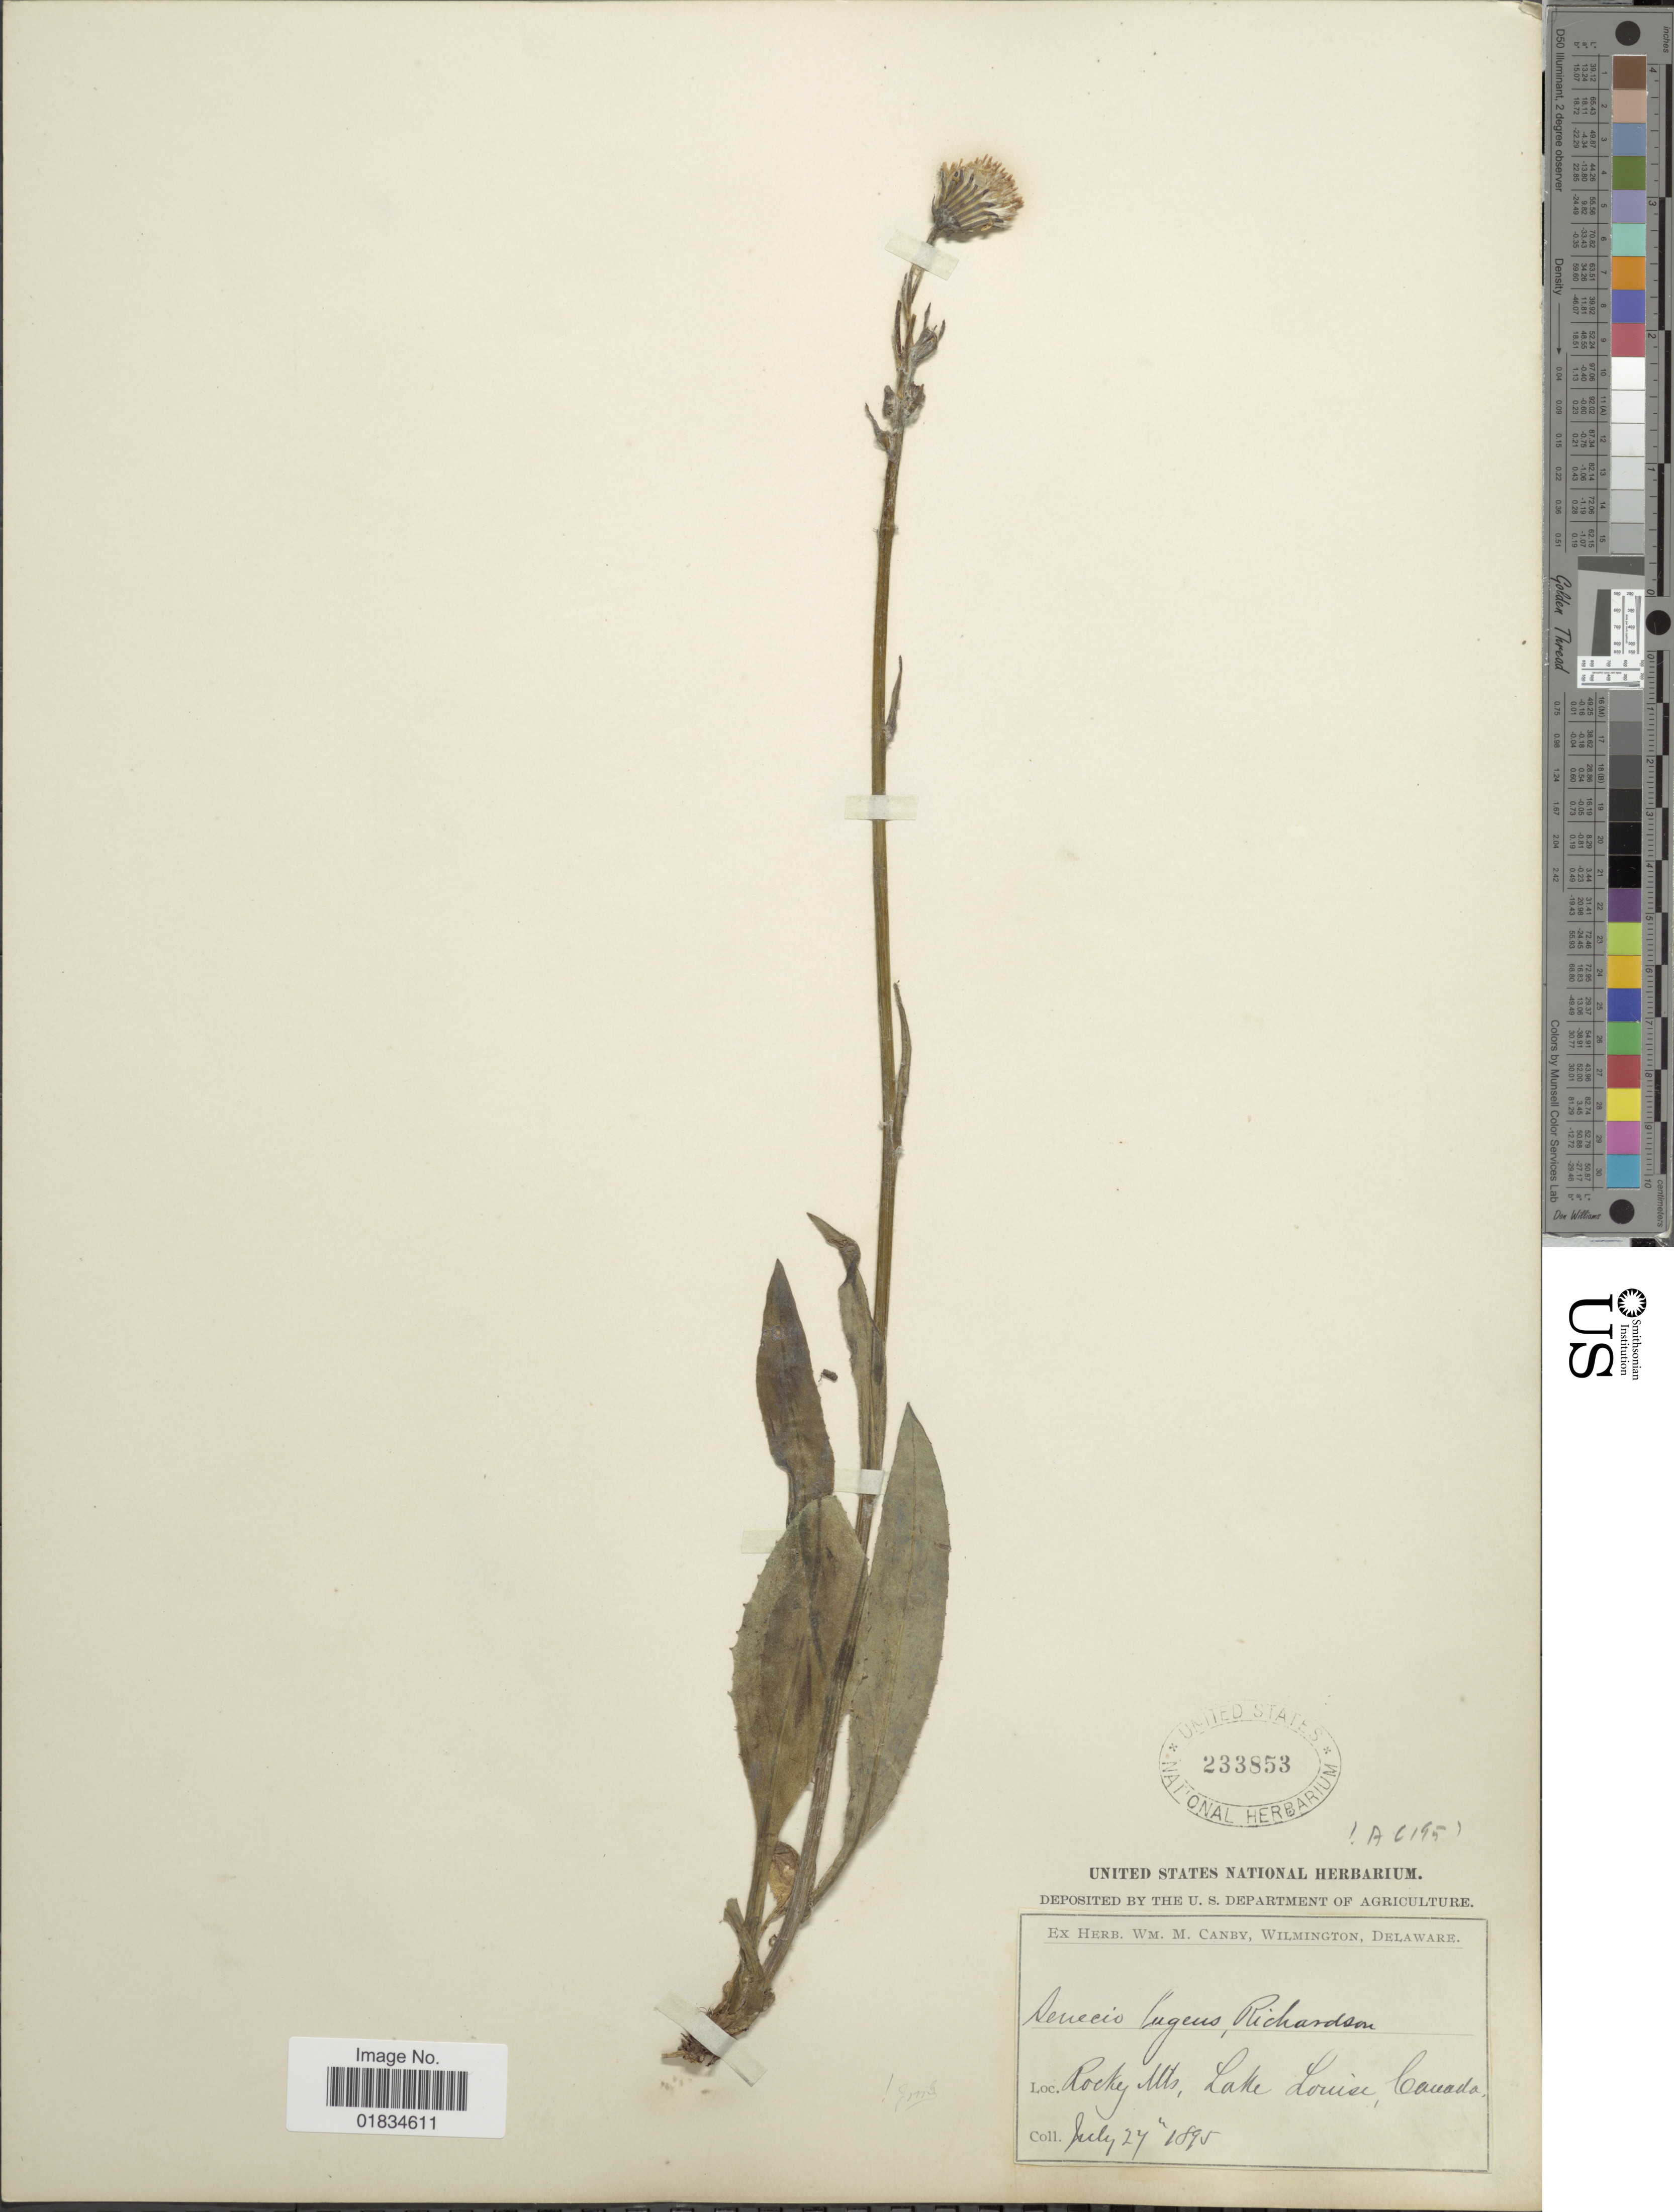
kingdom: Plantae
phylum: Tracheophyta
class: Magnoliopsida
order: Asterales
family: Asteraceae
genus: Senecio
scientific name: Senecio lugens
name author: Richardson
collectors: ex herb. W.M. Canby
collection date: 1895-07-27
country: Canada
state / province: Alberta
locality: Rocky mts., Lake Louise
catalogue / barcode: US 233853